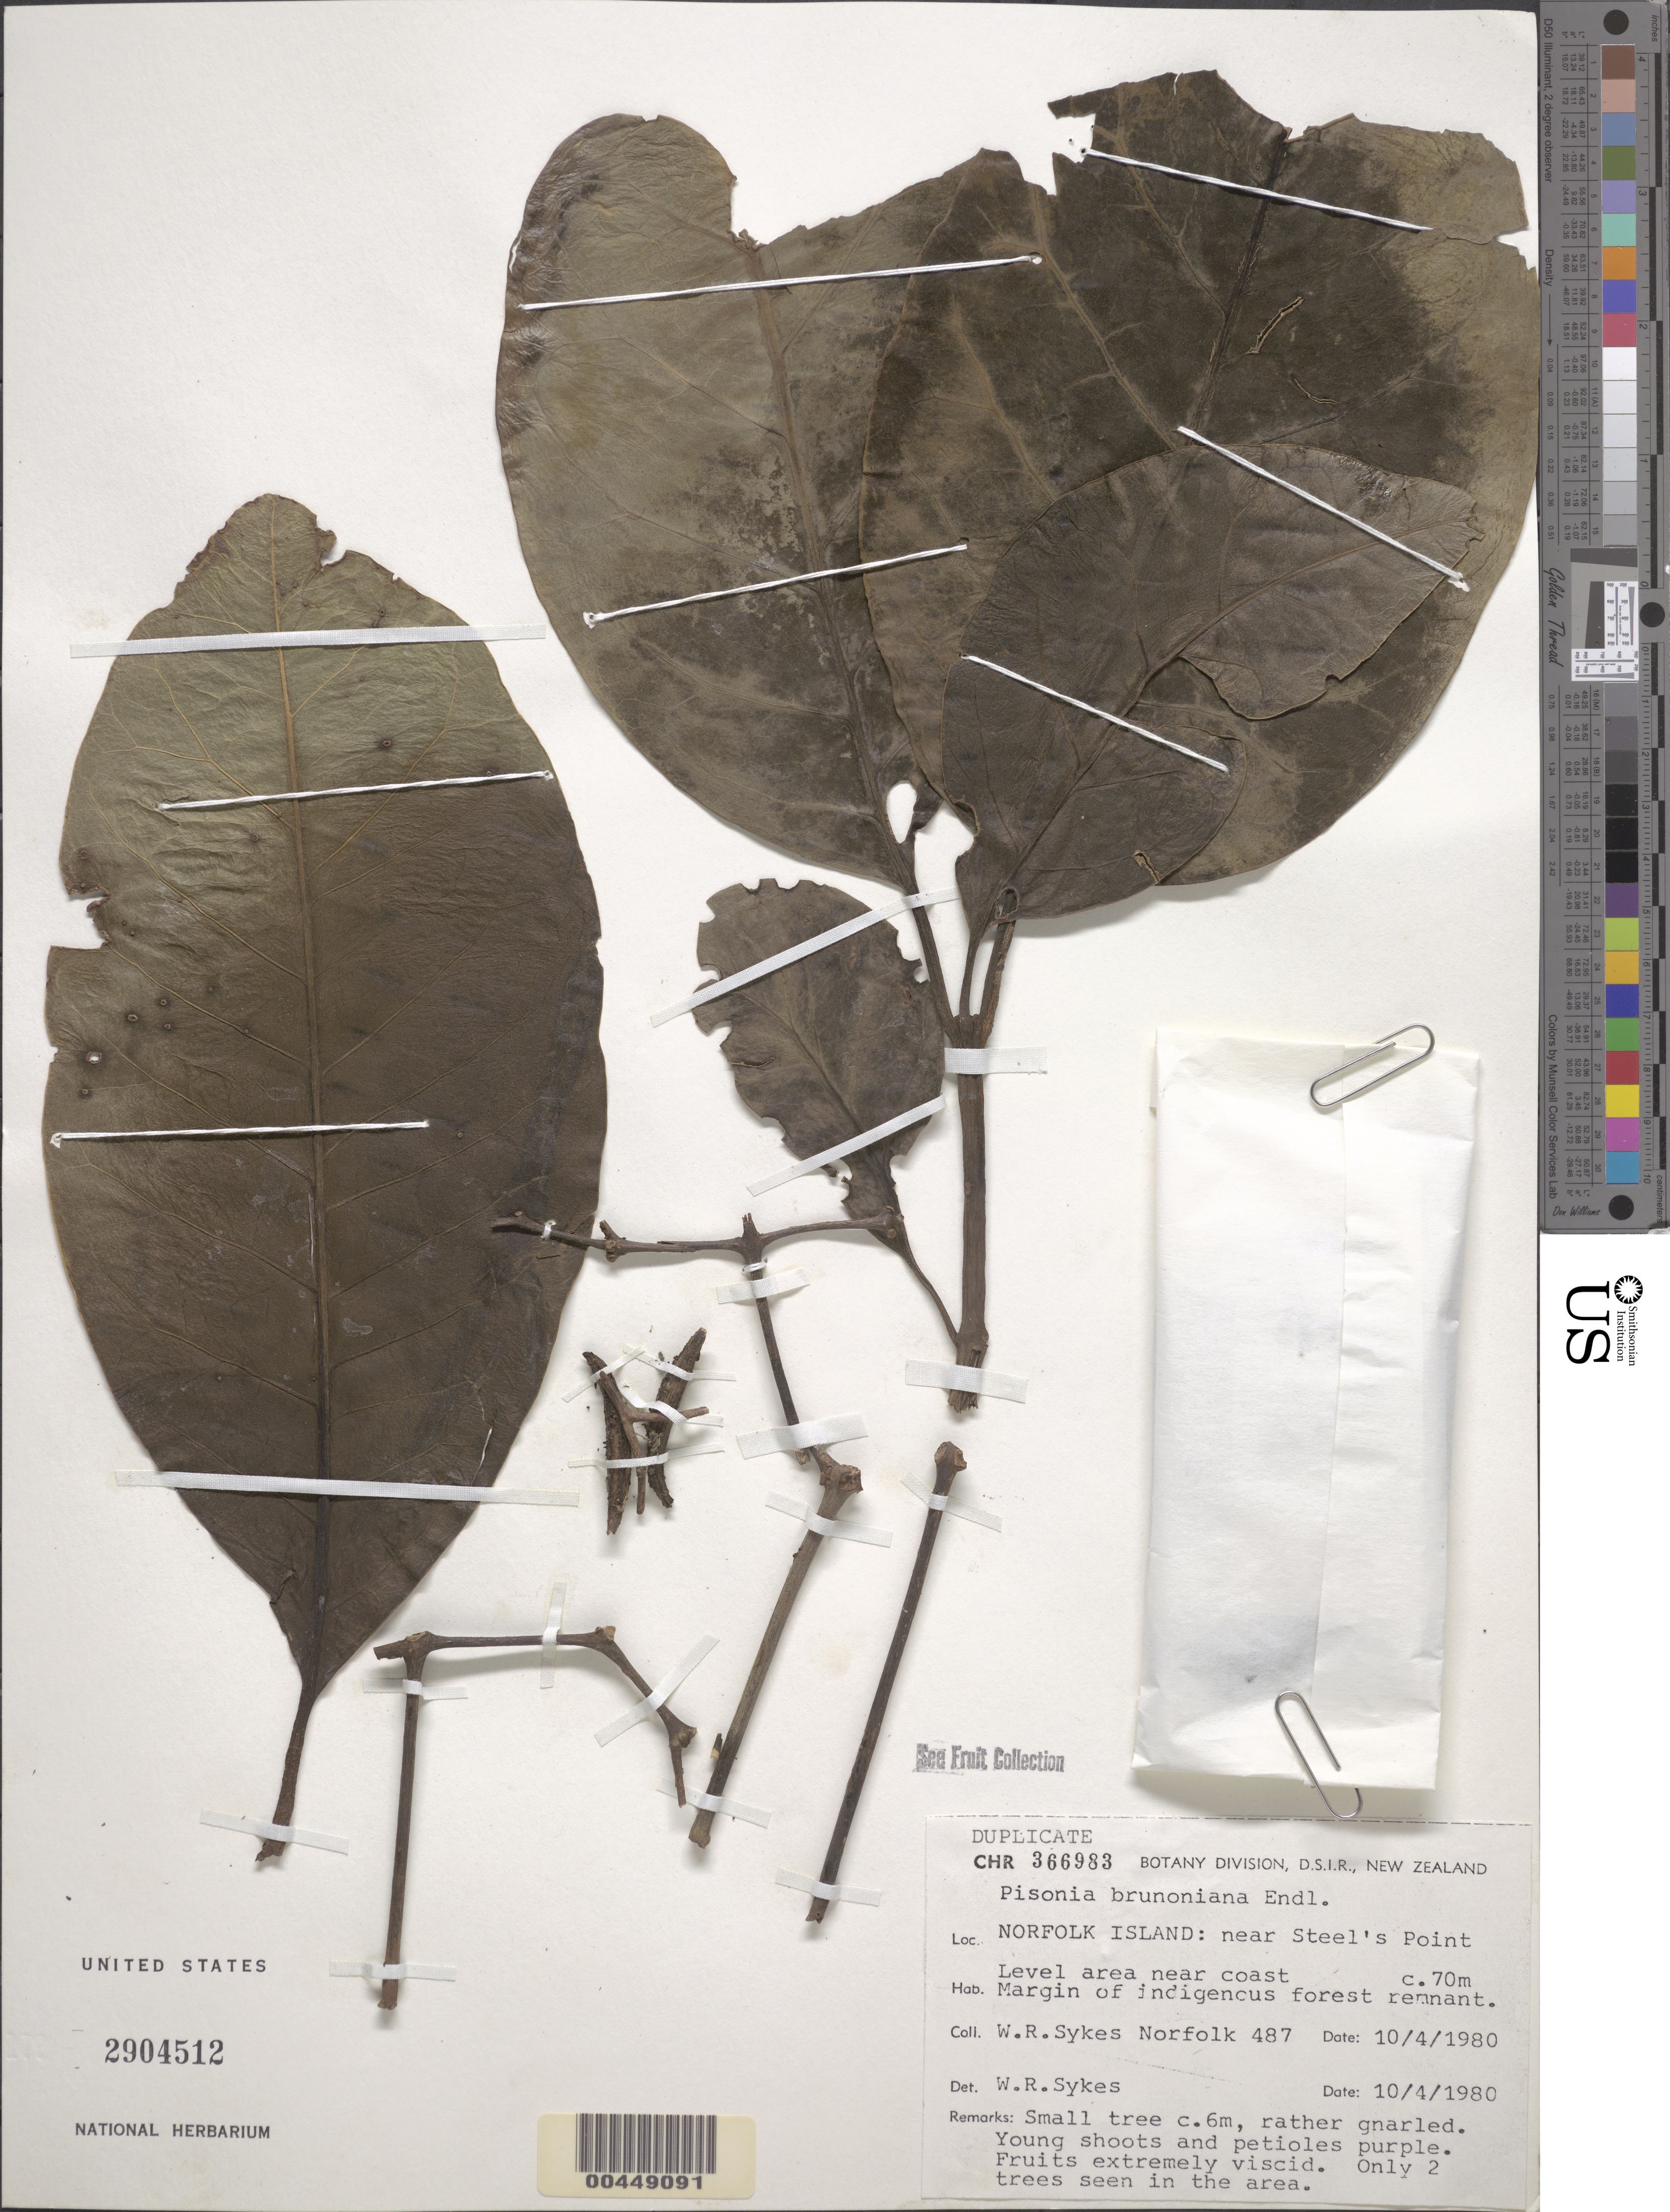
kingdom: Plantae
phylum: Tracheophyta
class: Magnoliopsida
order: Caryophyllales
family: Nyctaginaceae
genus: Ceodes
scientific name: Ceodes brunoniana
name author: (Endl.) Skottsb.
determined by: Wagner, W. L., (BOT), Smithsonian Institution - National Museum of Natural History (UNITED STATES)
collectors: W. R. Sykes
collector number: Norfolk 487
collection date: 1980-04-10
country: Australia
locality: Norfolk Island: near Steel's Point.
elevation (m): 70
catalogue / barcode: US 2904512